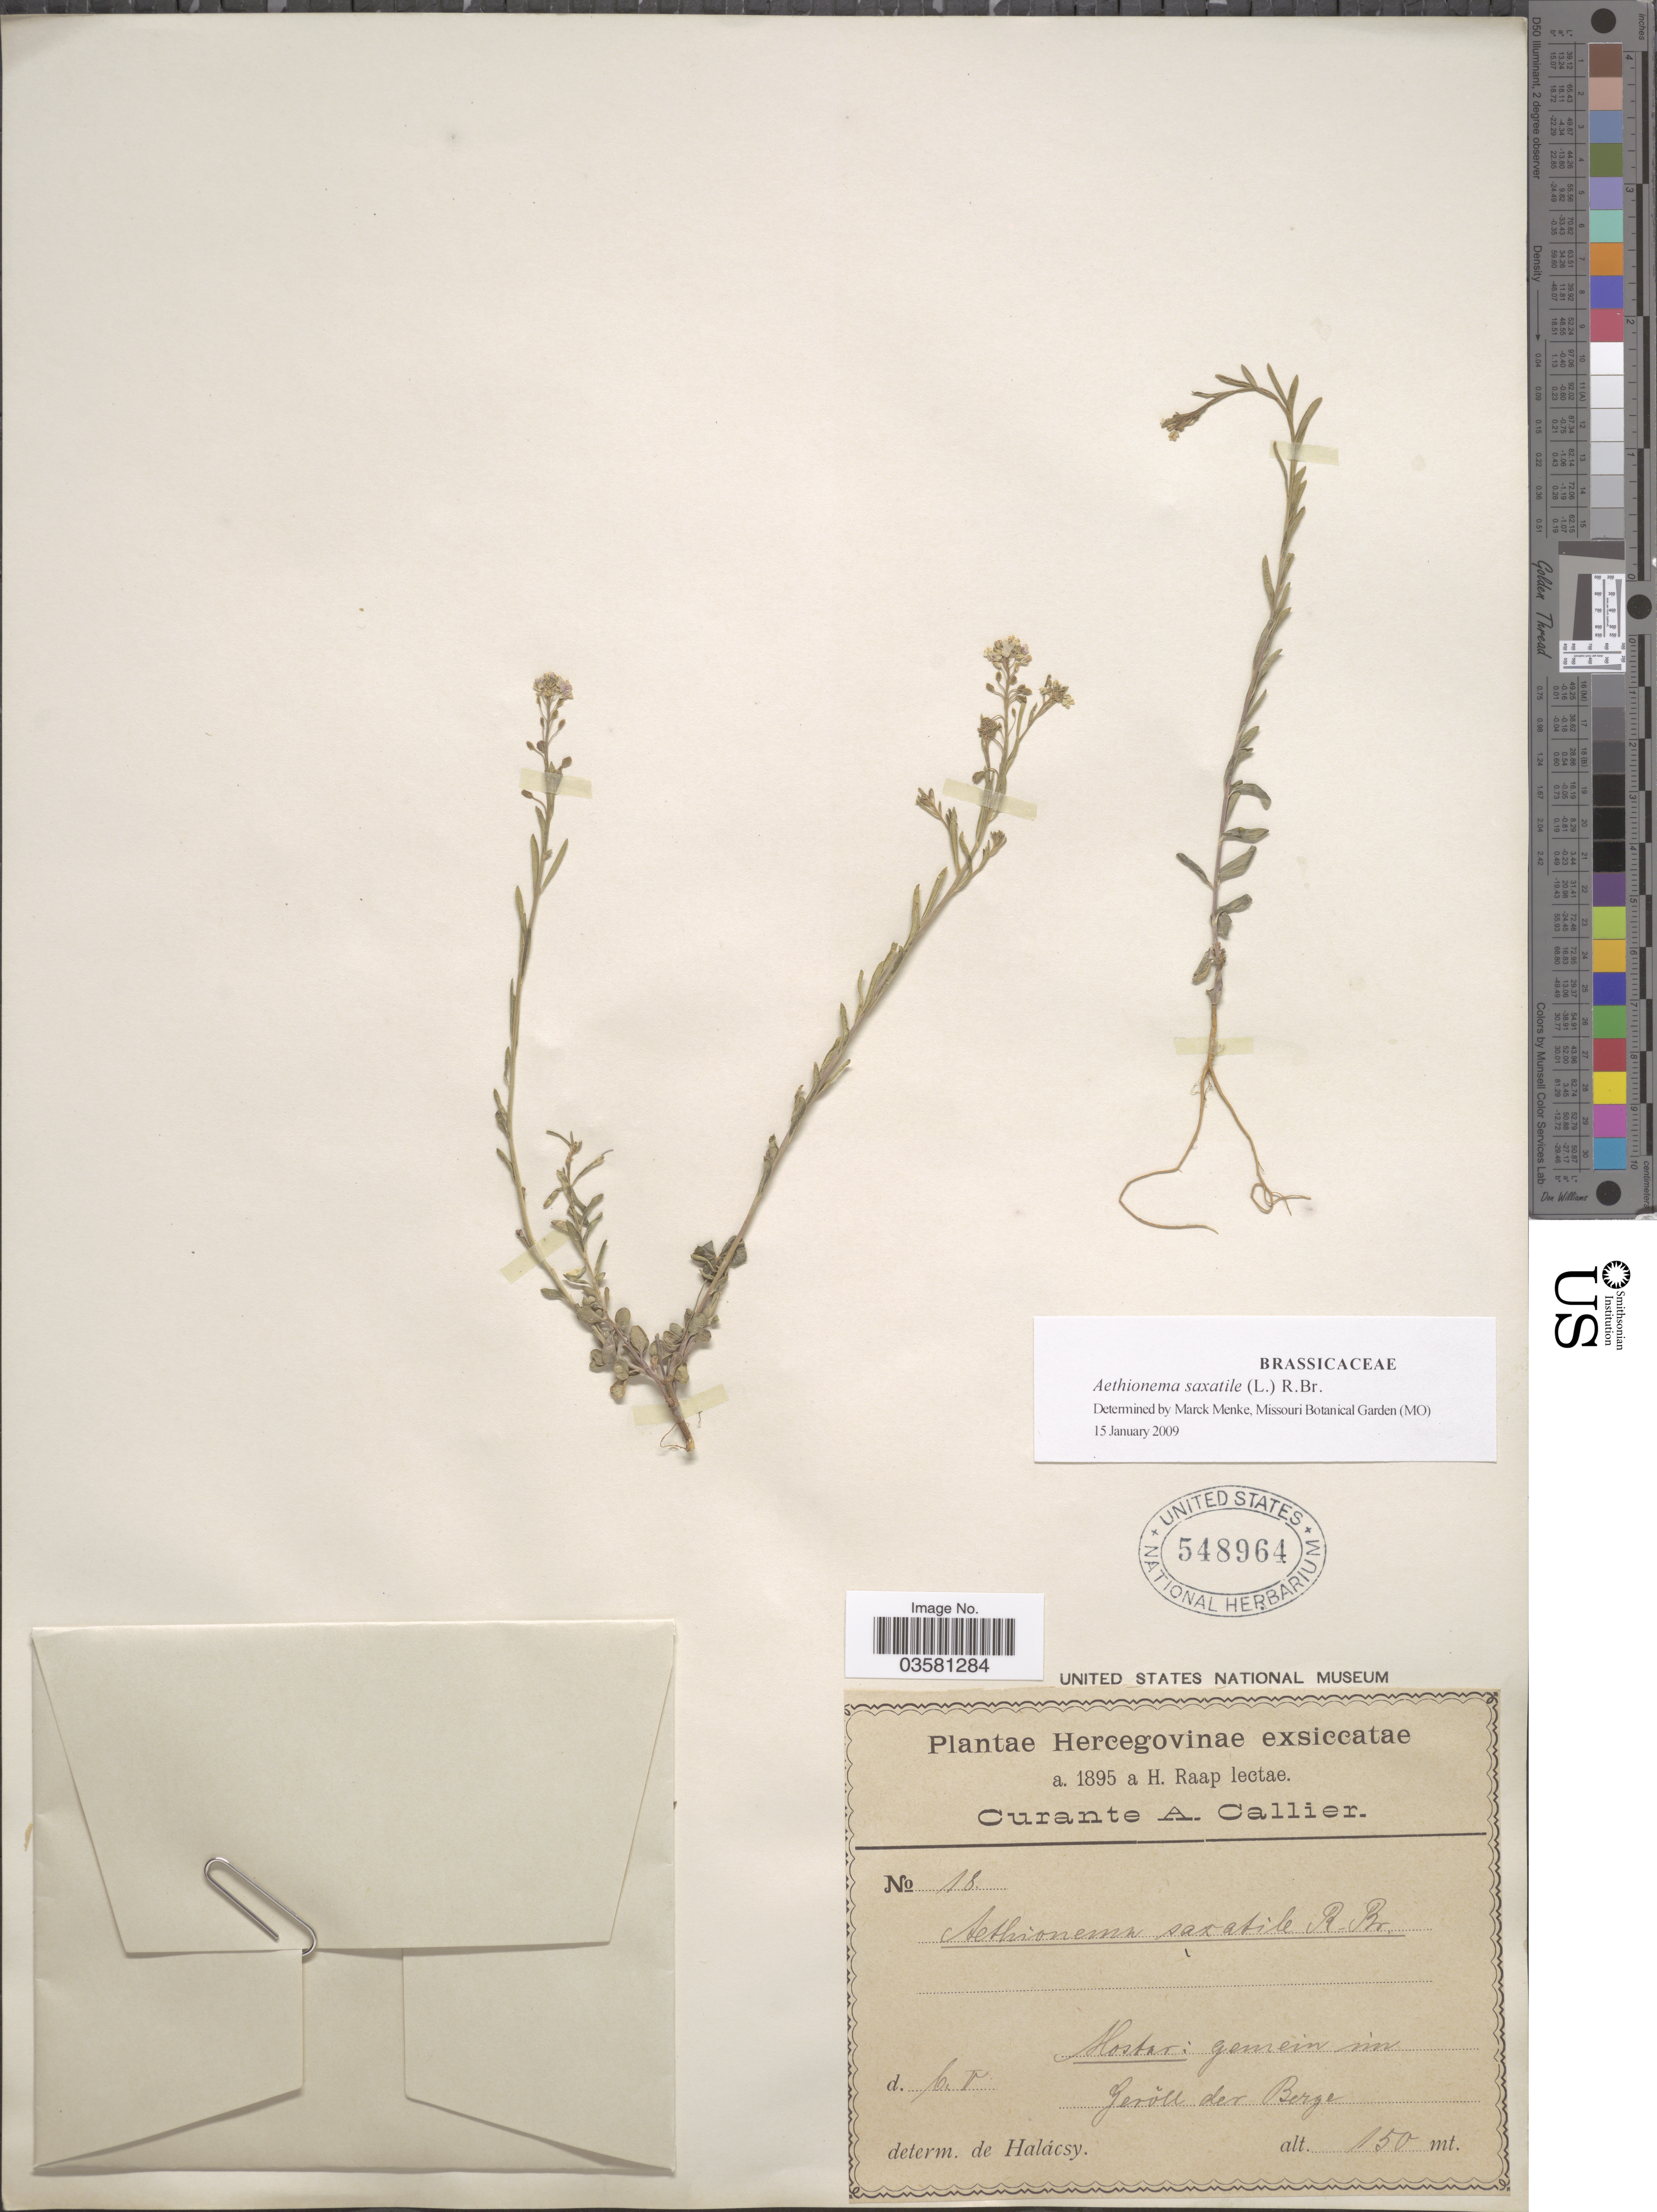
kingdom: Plantae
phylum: Tracheophyta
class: Magnoliopsida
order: Brassicales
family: Brassicaceae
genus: Aethionema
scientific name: Aethionema saxatile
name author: (L.) W.T. Aiton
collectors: H. Raap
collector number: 18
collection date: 1895-05-06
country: Bosnia and Herzegovina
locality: Hercegovinae. Mostar: gemein im Geröll der Berge.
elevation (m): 150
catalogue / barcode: US 548964